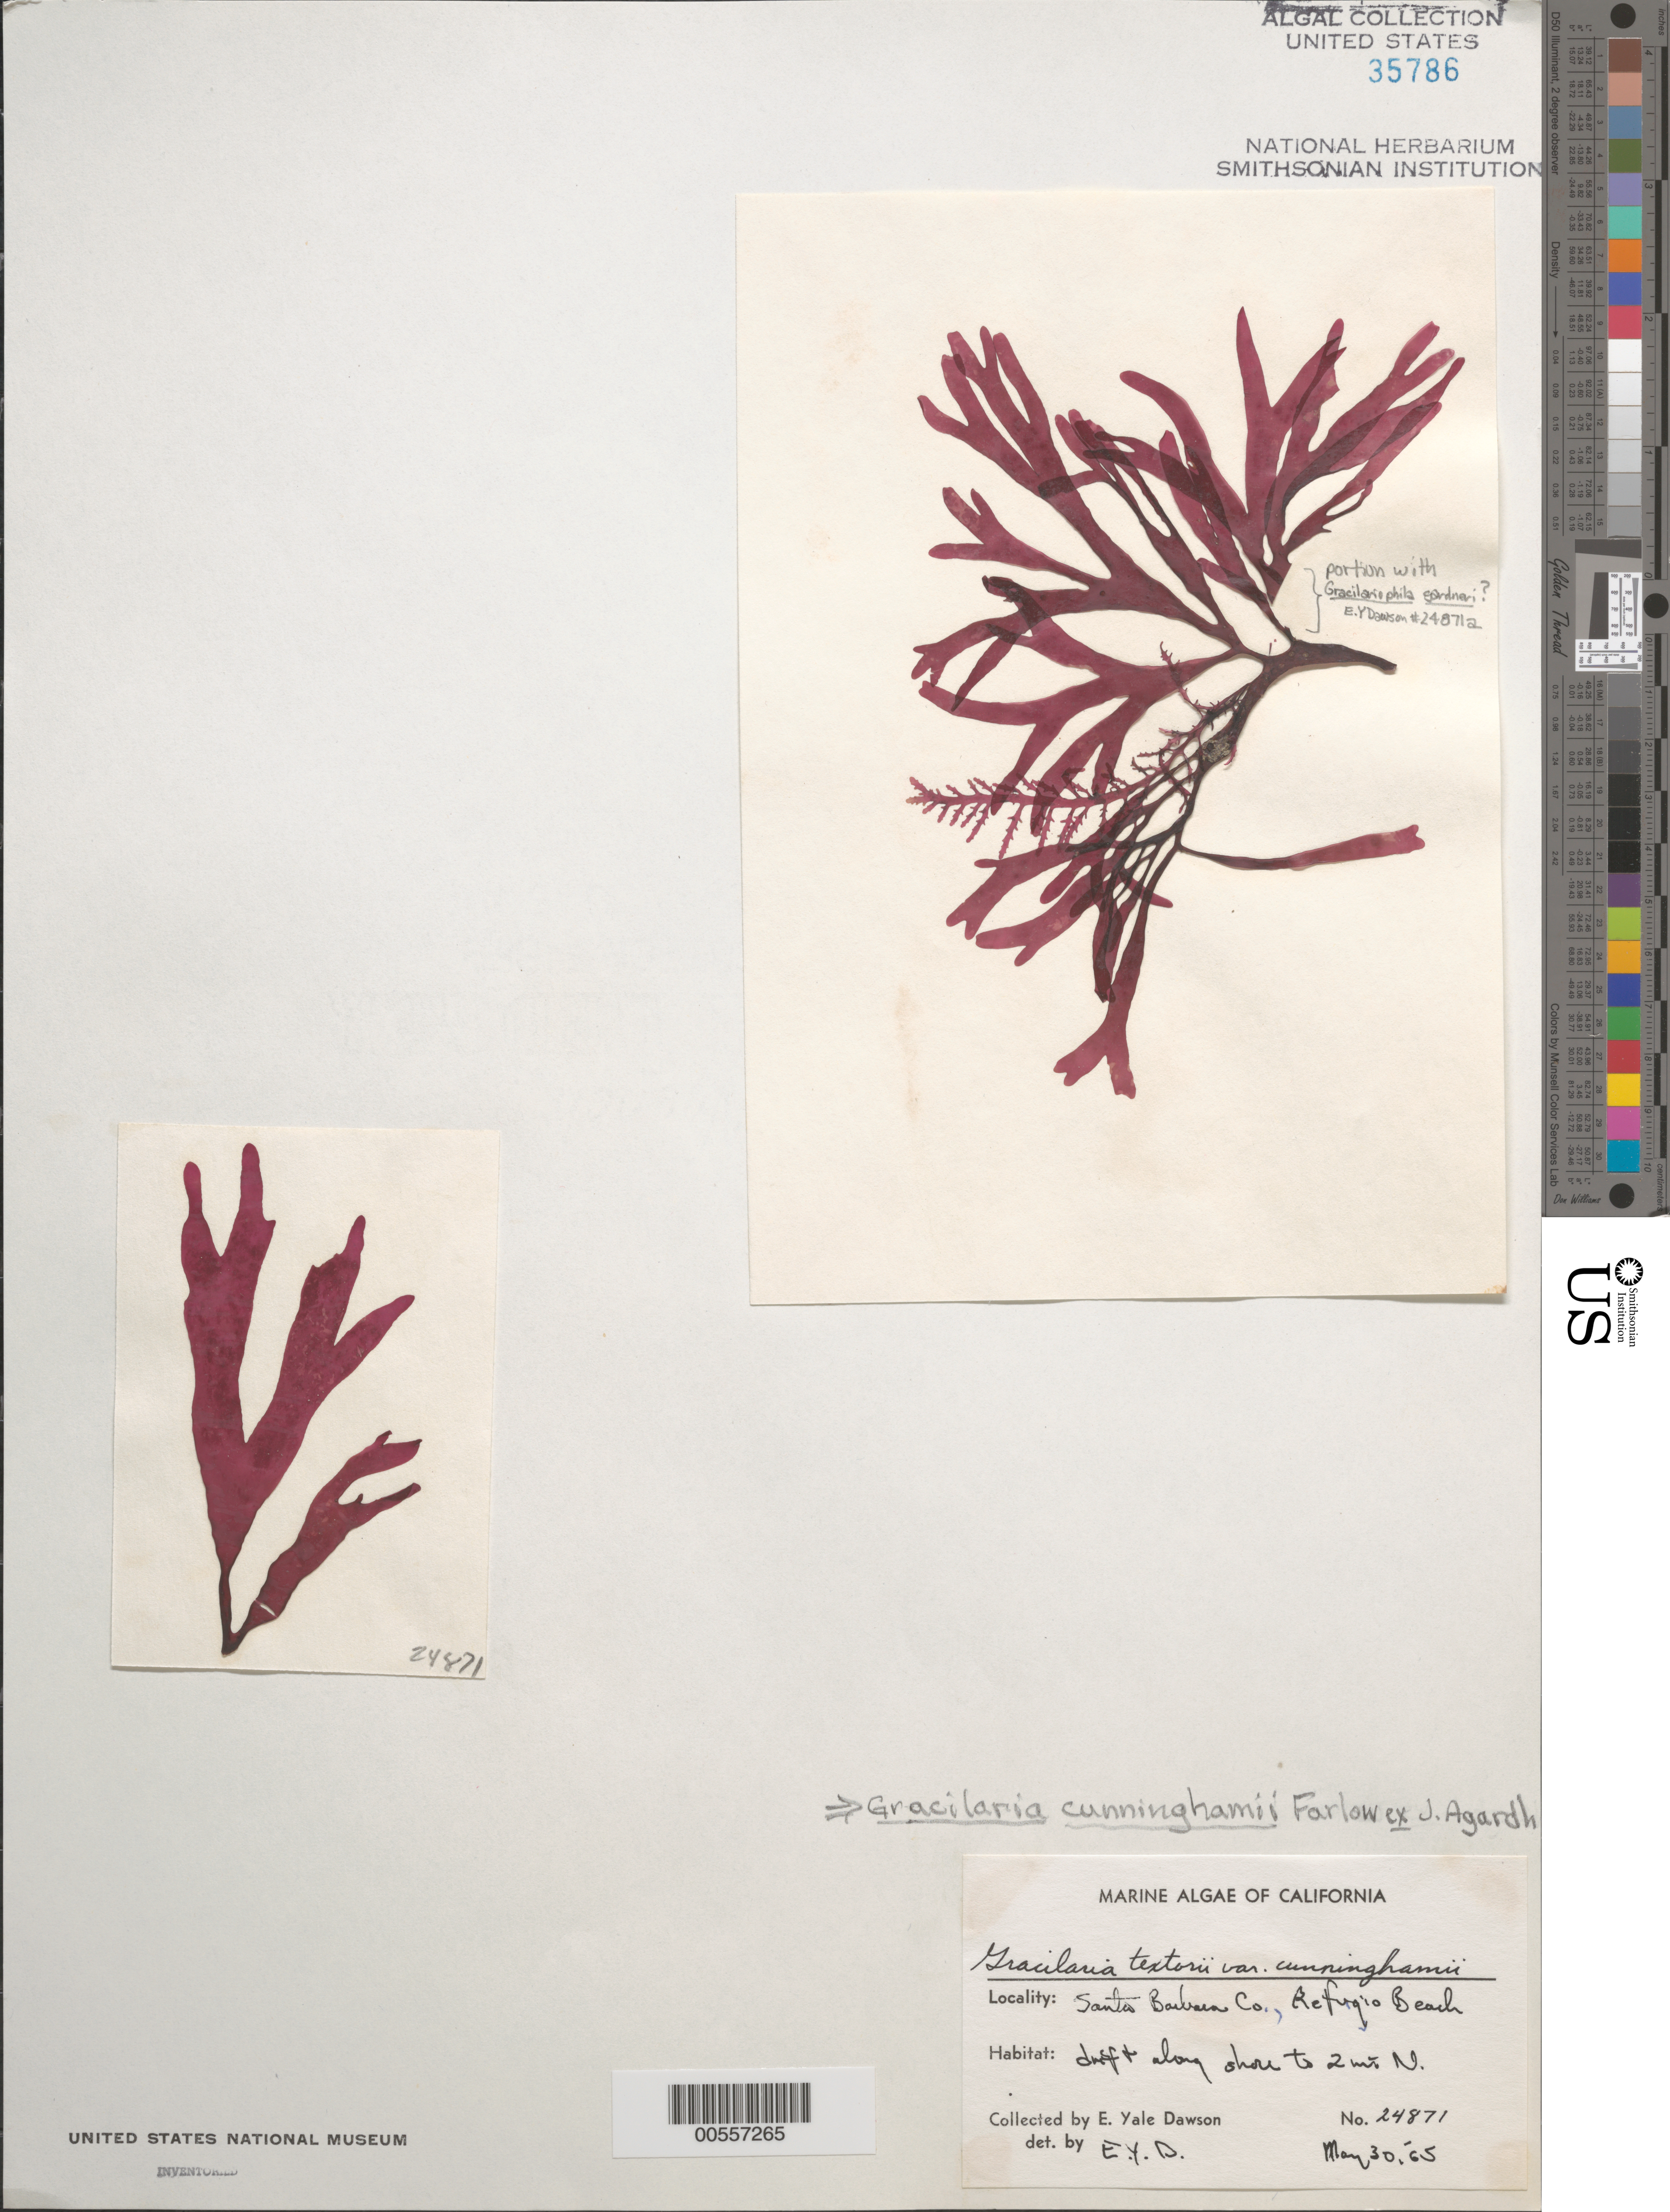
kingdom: Plantae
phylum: Rhodophyta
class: Florideophyceae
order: Gracilariales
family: Gracilariaceae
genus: Gracilaria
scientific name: Gracilaria textorii var. cunninghamii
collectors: E. Y. Dawson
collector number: EYD 24871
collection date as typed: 30 May 1965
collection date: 1965-05-30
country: United States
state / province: California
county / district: Santa Barbara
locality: Refugio Beach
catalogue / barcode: US 35786